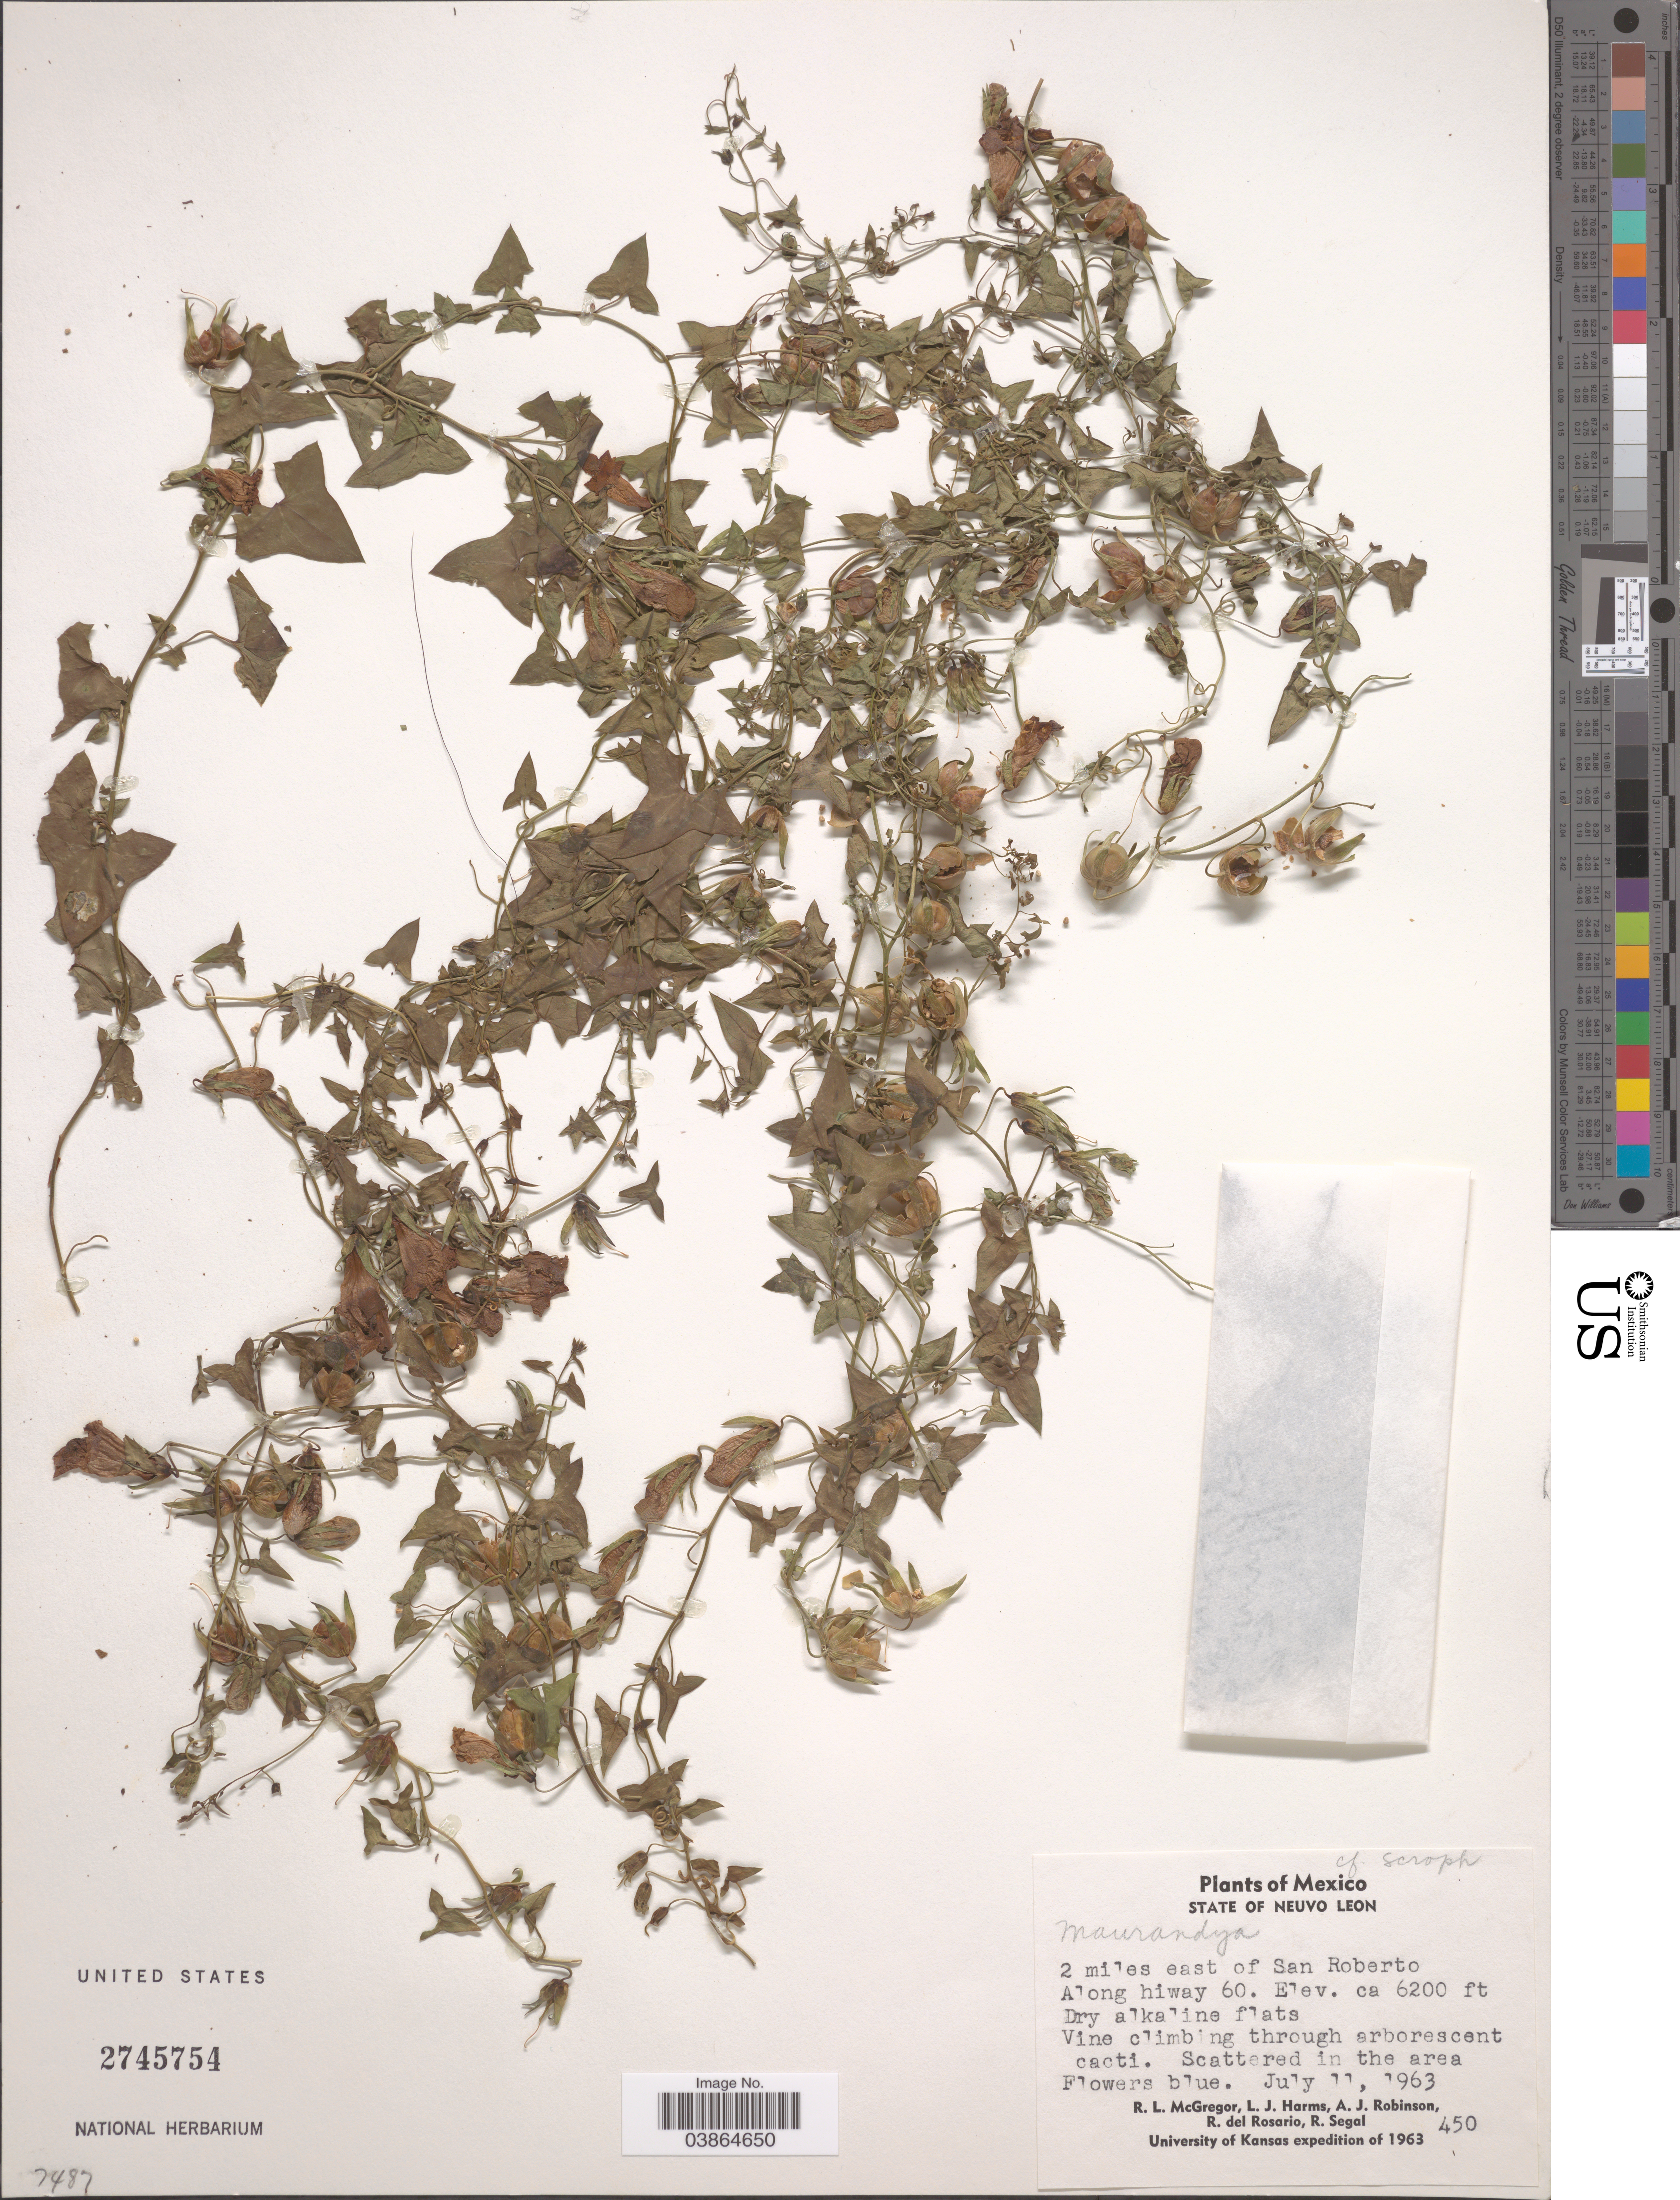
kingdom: Plantae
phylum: Tracheophyta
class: Magnoliopsida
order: Lamiales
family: Plantaginaceae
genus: Maurandya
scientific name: Maurandya antirrhiniflora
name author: Humb. & Bonpl. ex Willd.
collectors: R. McGregor, L. Harms, A. J. Robinson, R. del Rosario & R. Segal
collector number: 450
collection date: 1963-07-11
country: Mexico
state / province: Nuevo León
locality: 2 miles east of San Roberto. Along hiway 60.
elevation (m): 1890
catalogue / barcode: US 2745754